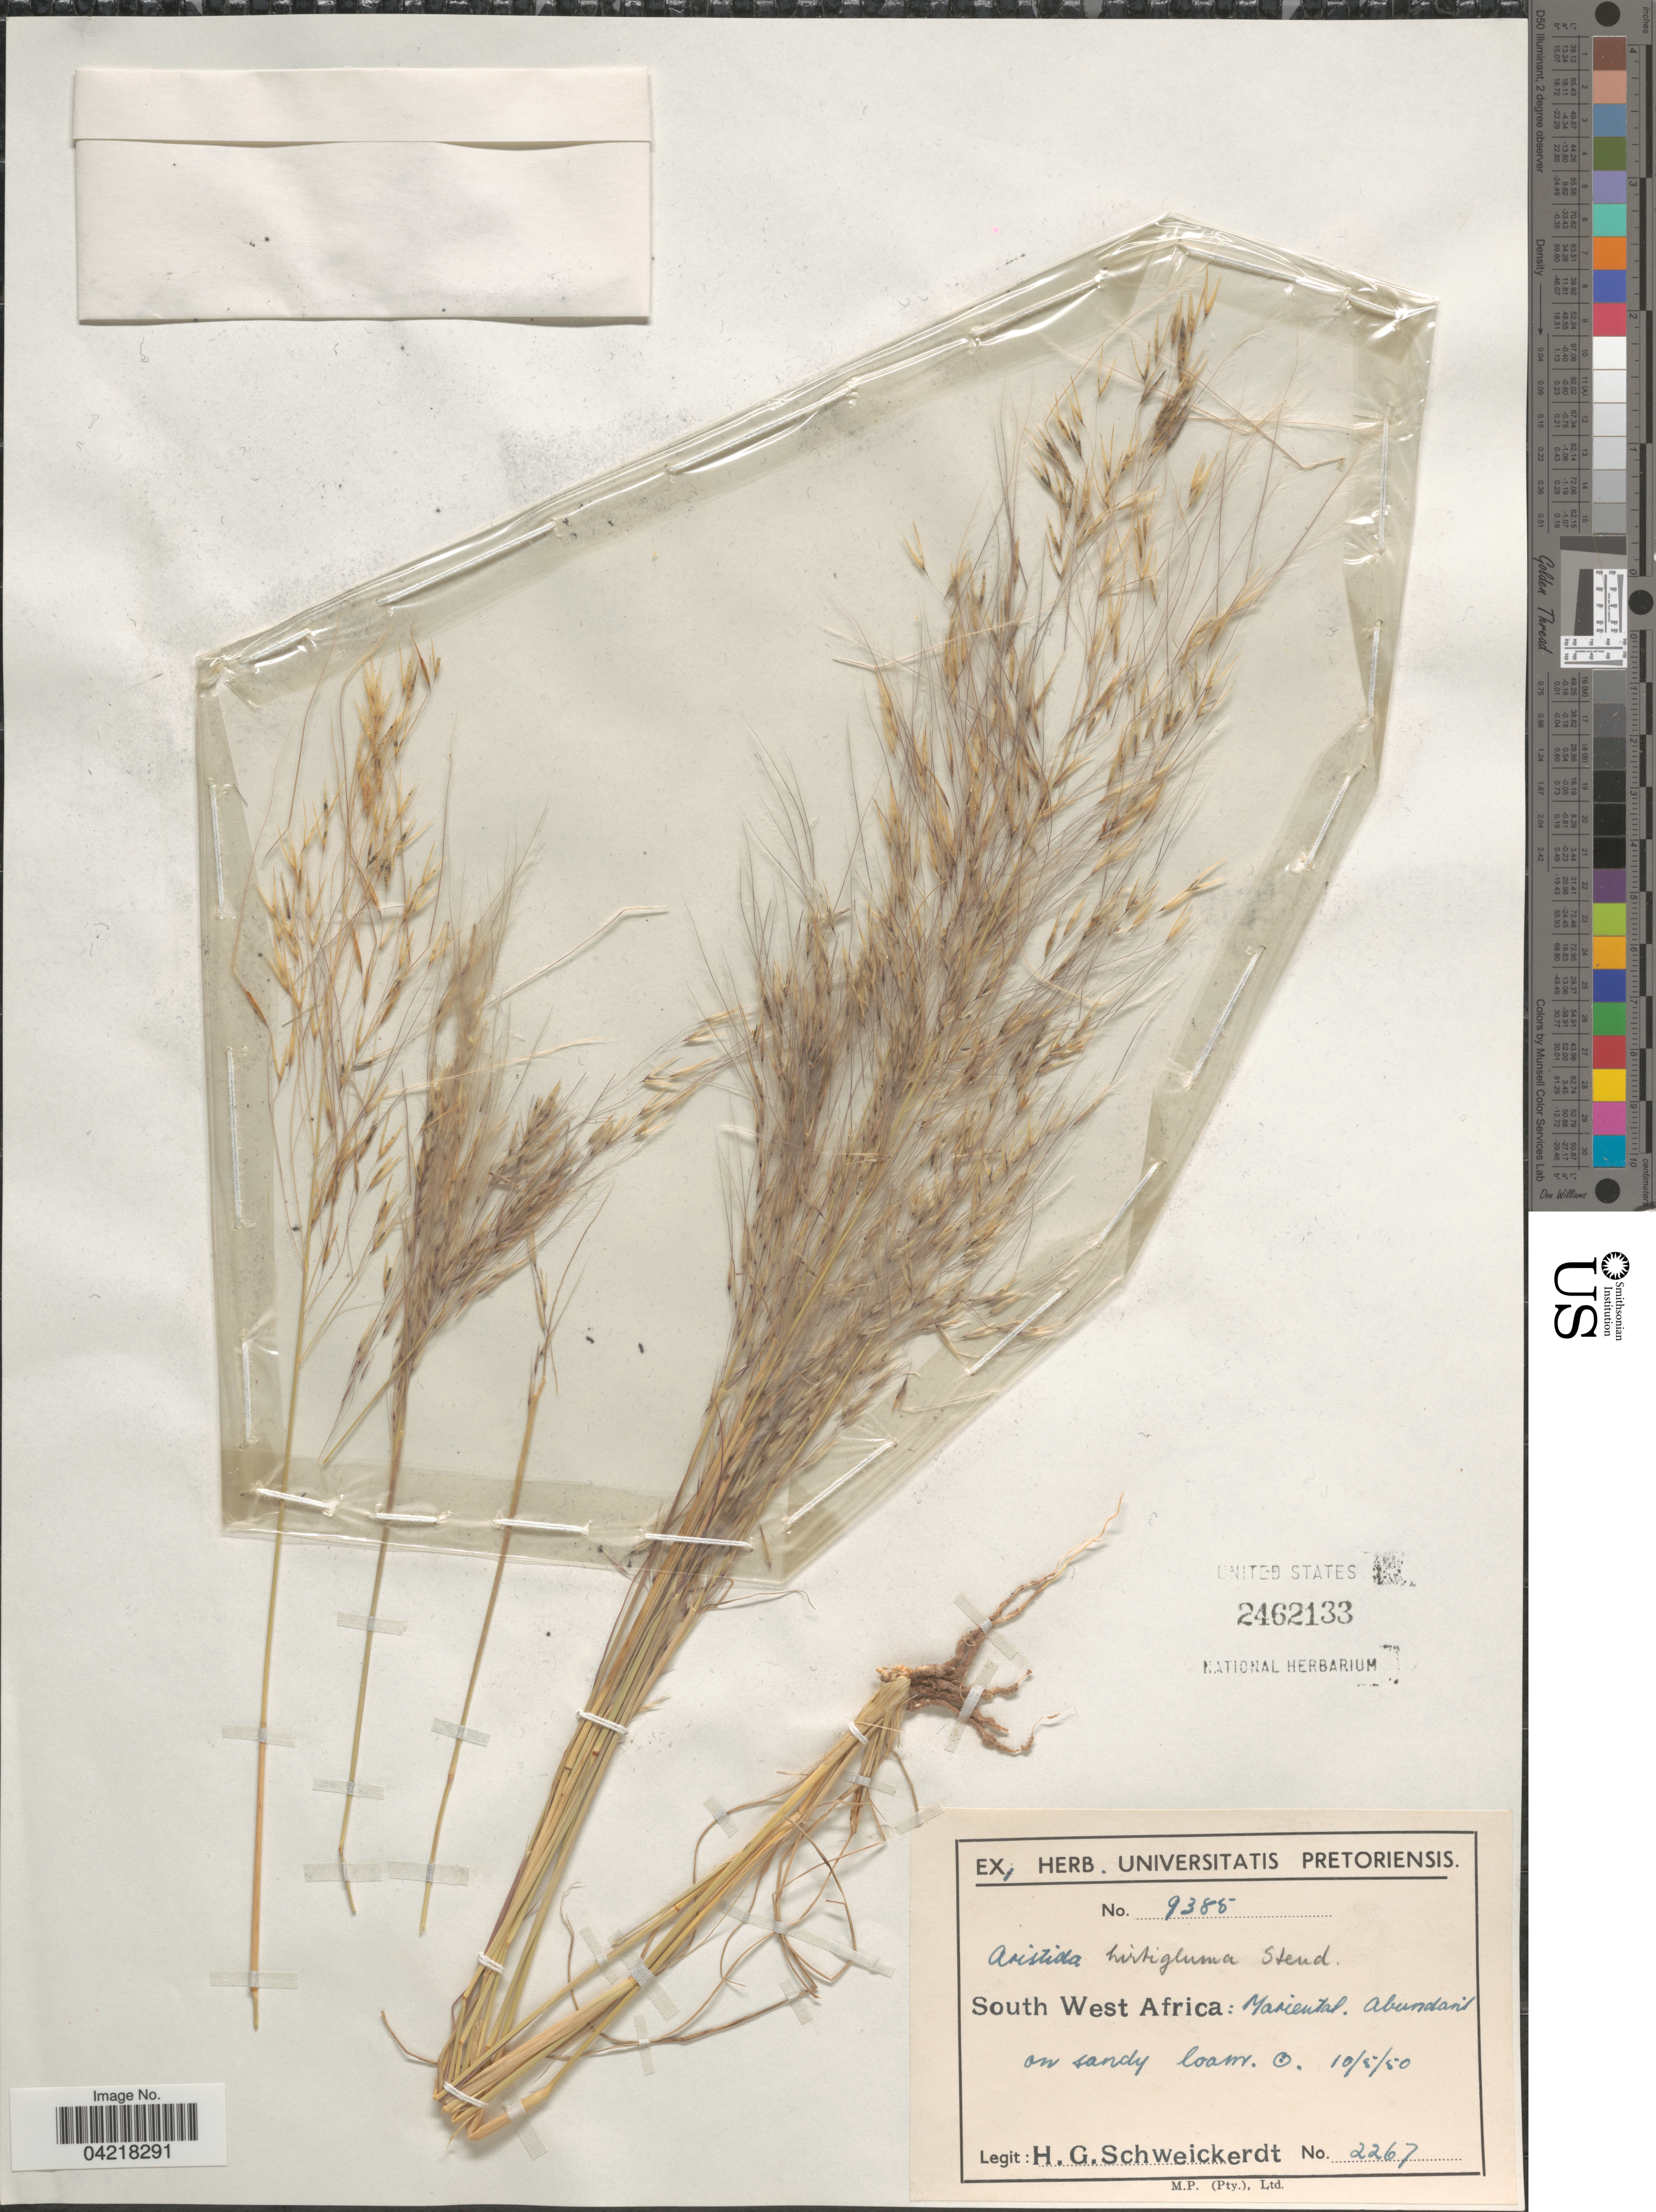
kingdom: Plantae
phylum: Tracheophyta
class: Liliopsida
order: Poales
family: Poaceae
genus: Stipagrostis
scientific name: Stipagrostis hirtigluma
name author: (Steud. ex Trin. & Rupr.) De Winter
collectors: H. Schweickerdt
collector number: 2267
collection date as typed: Transcribed d/m/y: 10/8/50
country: Namibia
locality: South West Africa: Mariental.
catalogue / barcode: US 2462133